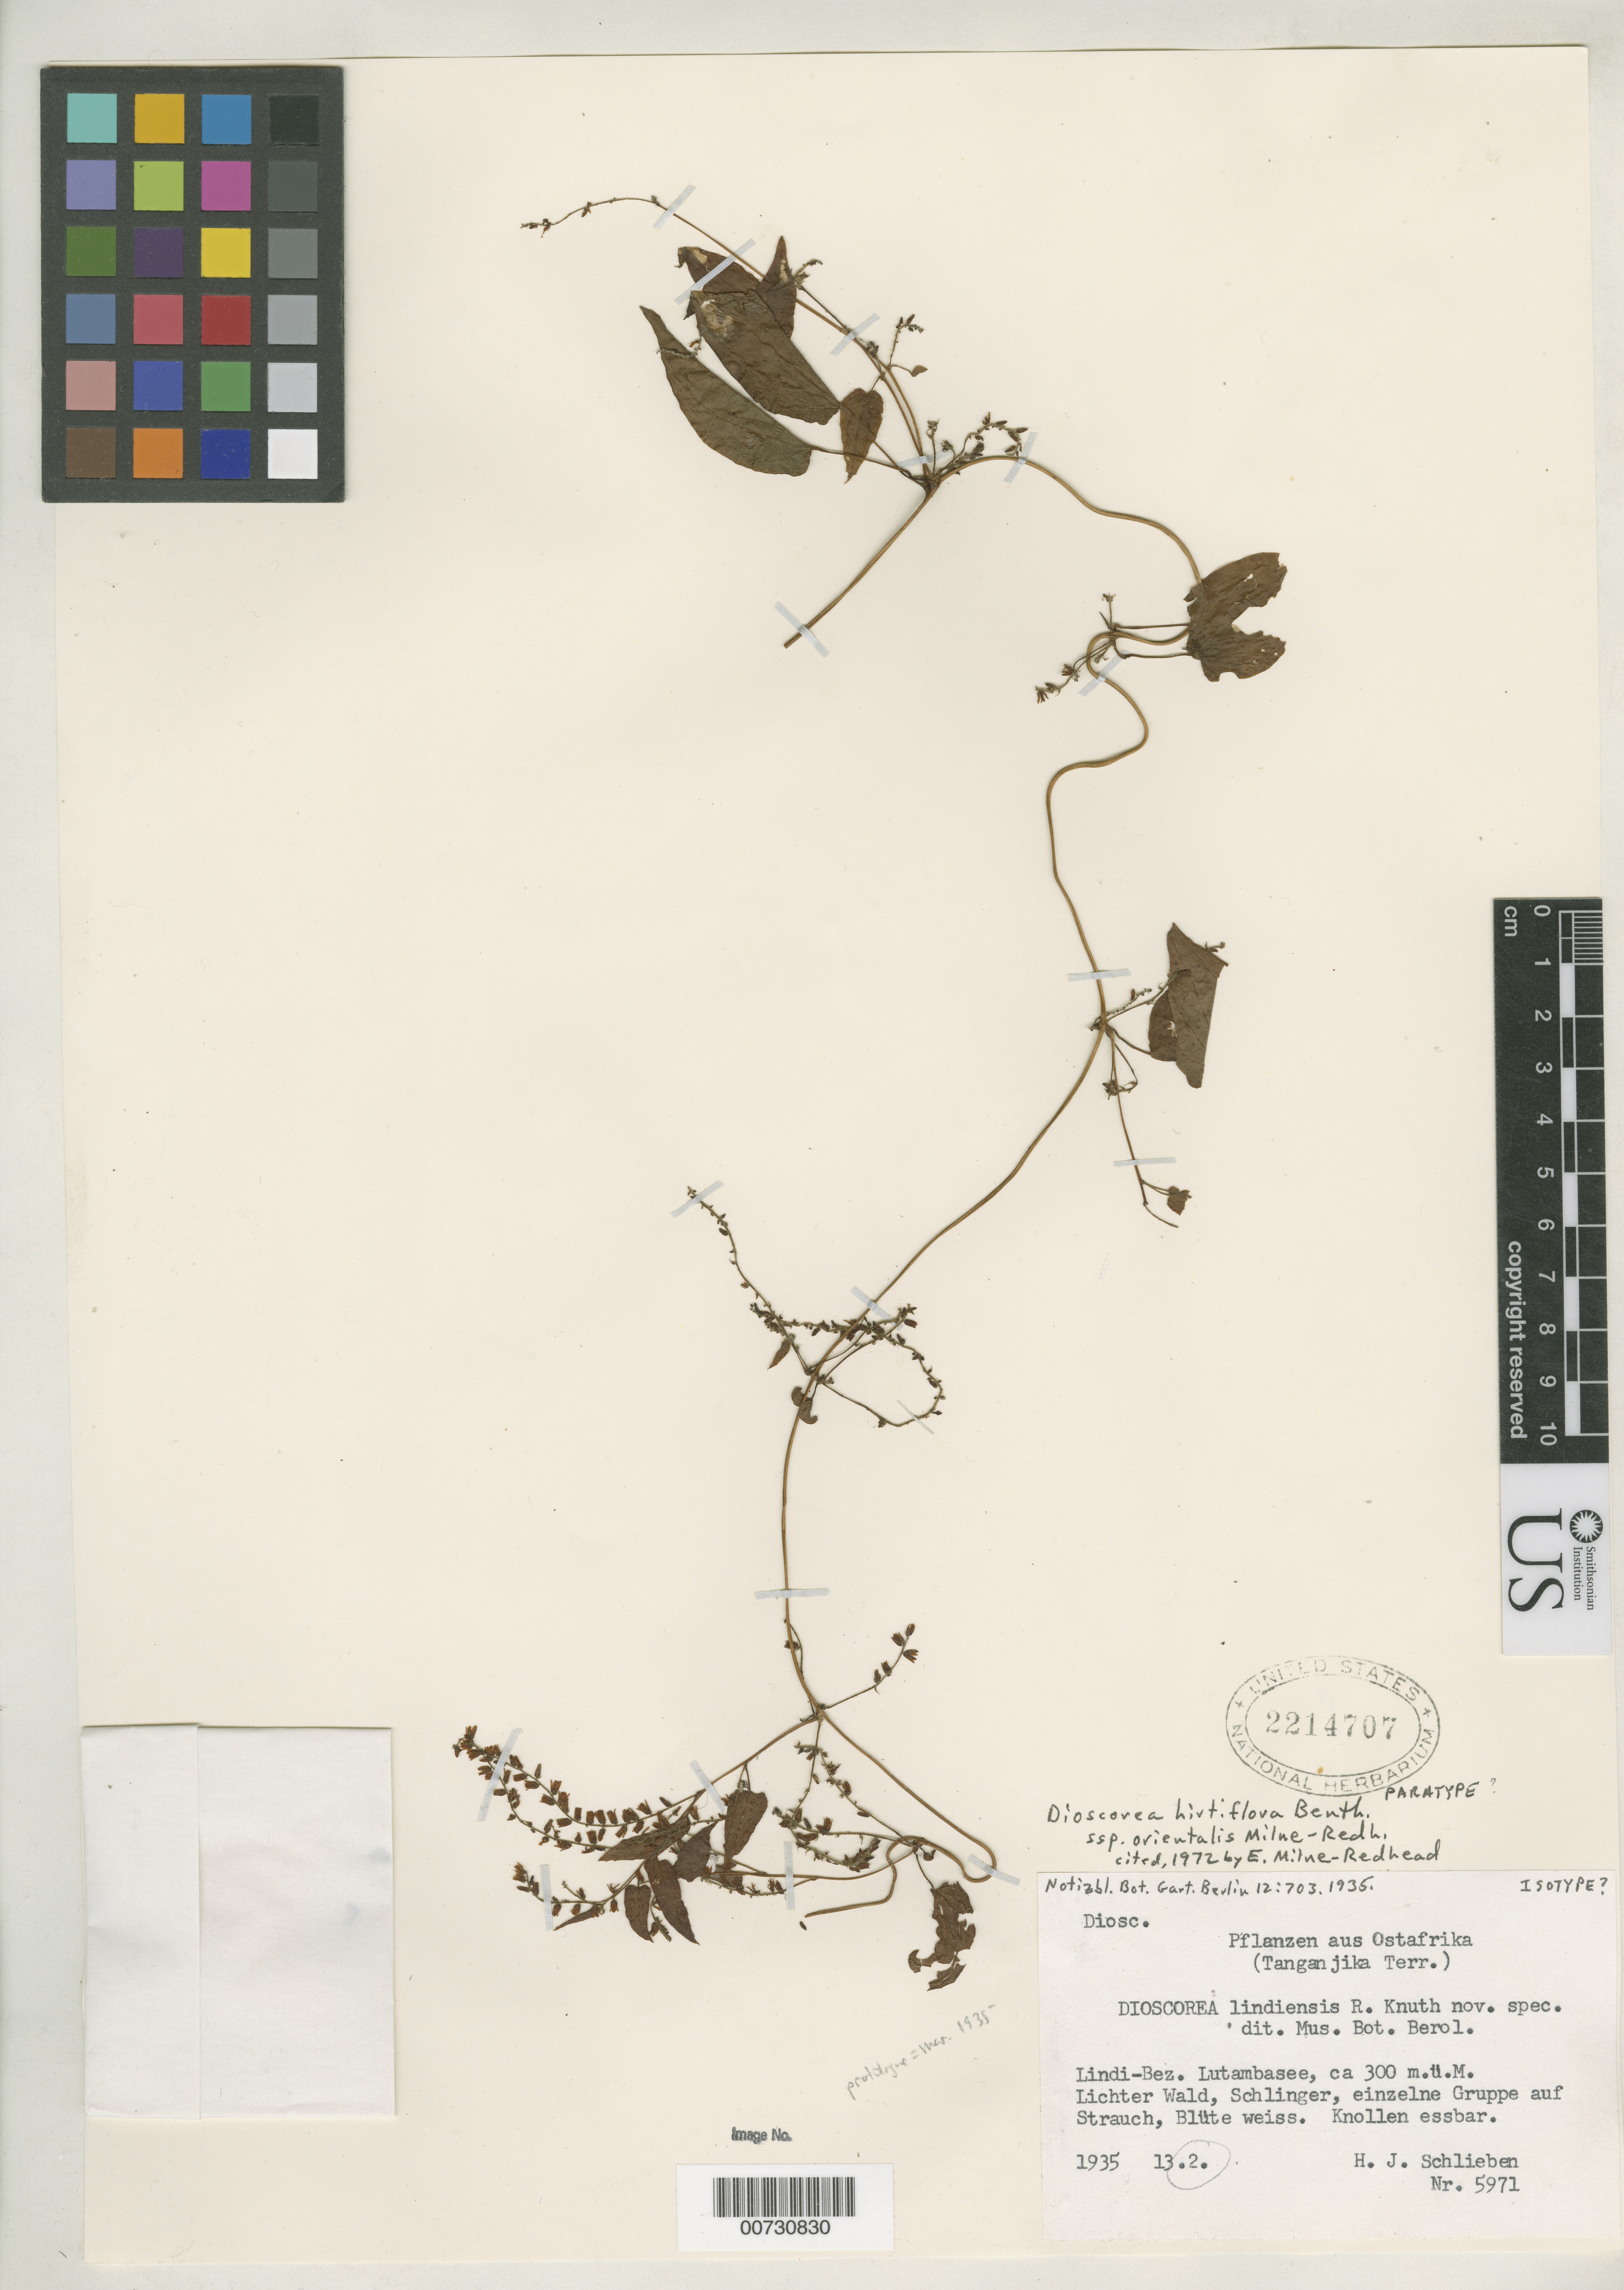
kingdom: Plantae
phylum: Tracheophyta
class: Liliopsida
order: Dioscoreales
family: Dioscoreaceae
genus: Dioscorea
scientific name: Dioscorea lindiensis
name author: R. Knuth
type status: Possible Isotype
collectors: H. J. Schlieben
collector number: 5971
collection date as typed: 13 Feb 1935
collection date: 1935-02-13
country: Tanzania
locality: Lindi-Bez. Lutambasee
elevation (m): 300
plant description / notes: Also a possible paratype of Dioscorea hirtiflora subsp. orientalis Milne-Redhead. Collection (but not US isotype) cited by Milne-Redhead, 1972, Kew Bull. 26: 574.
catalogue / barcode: US 2214707